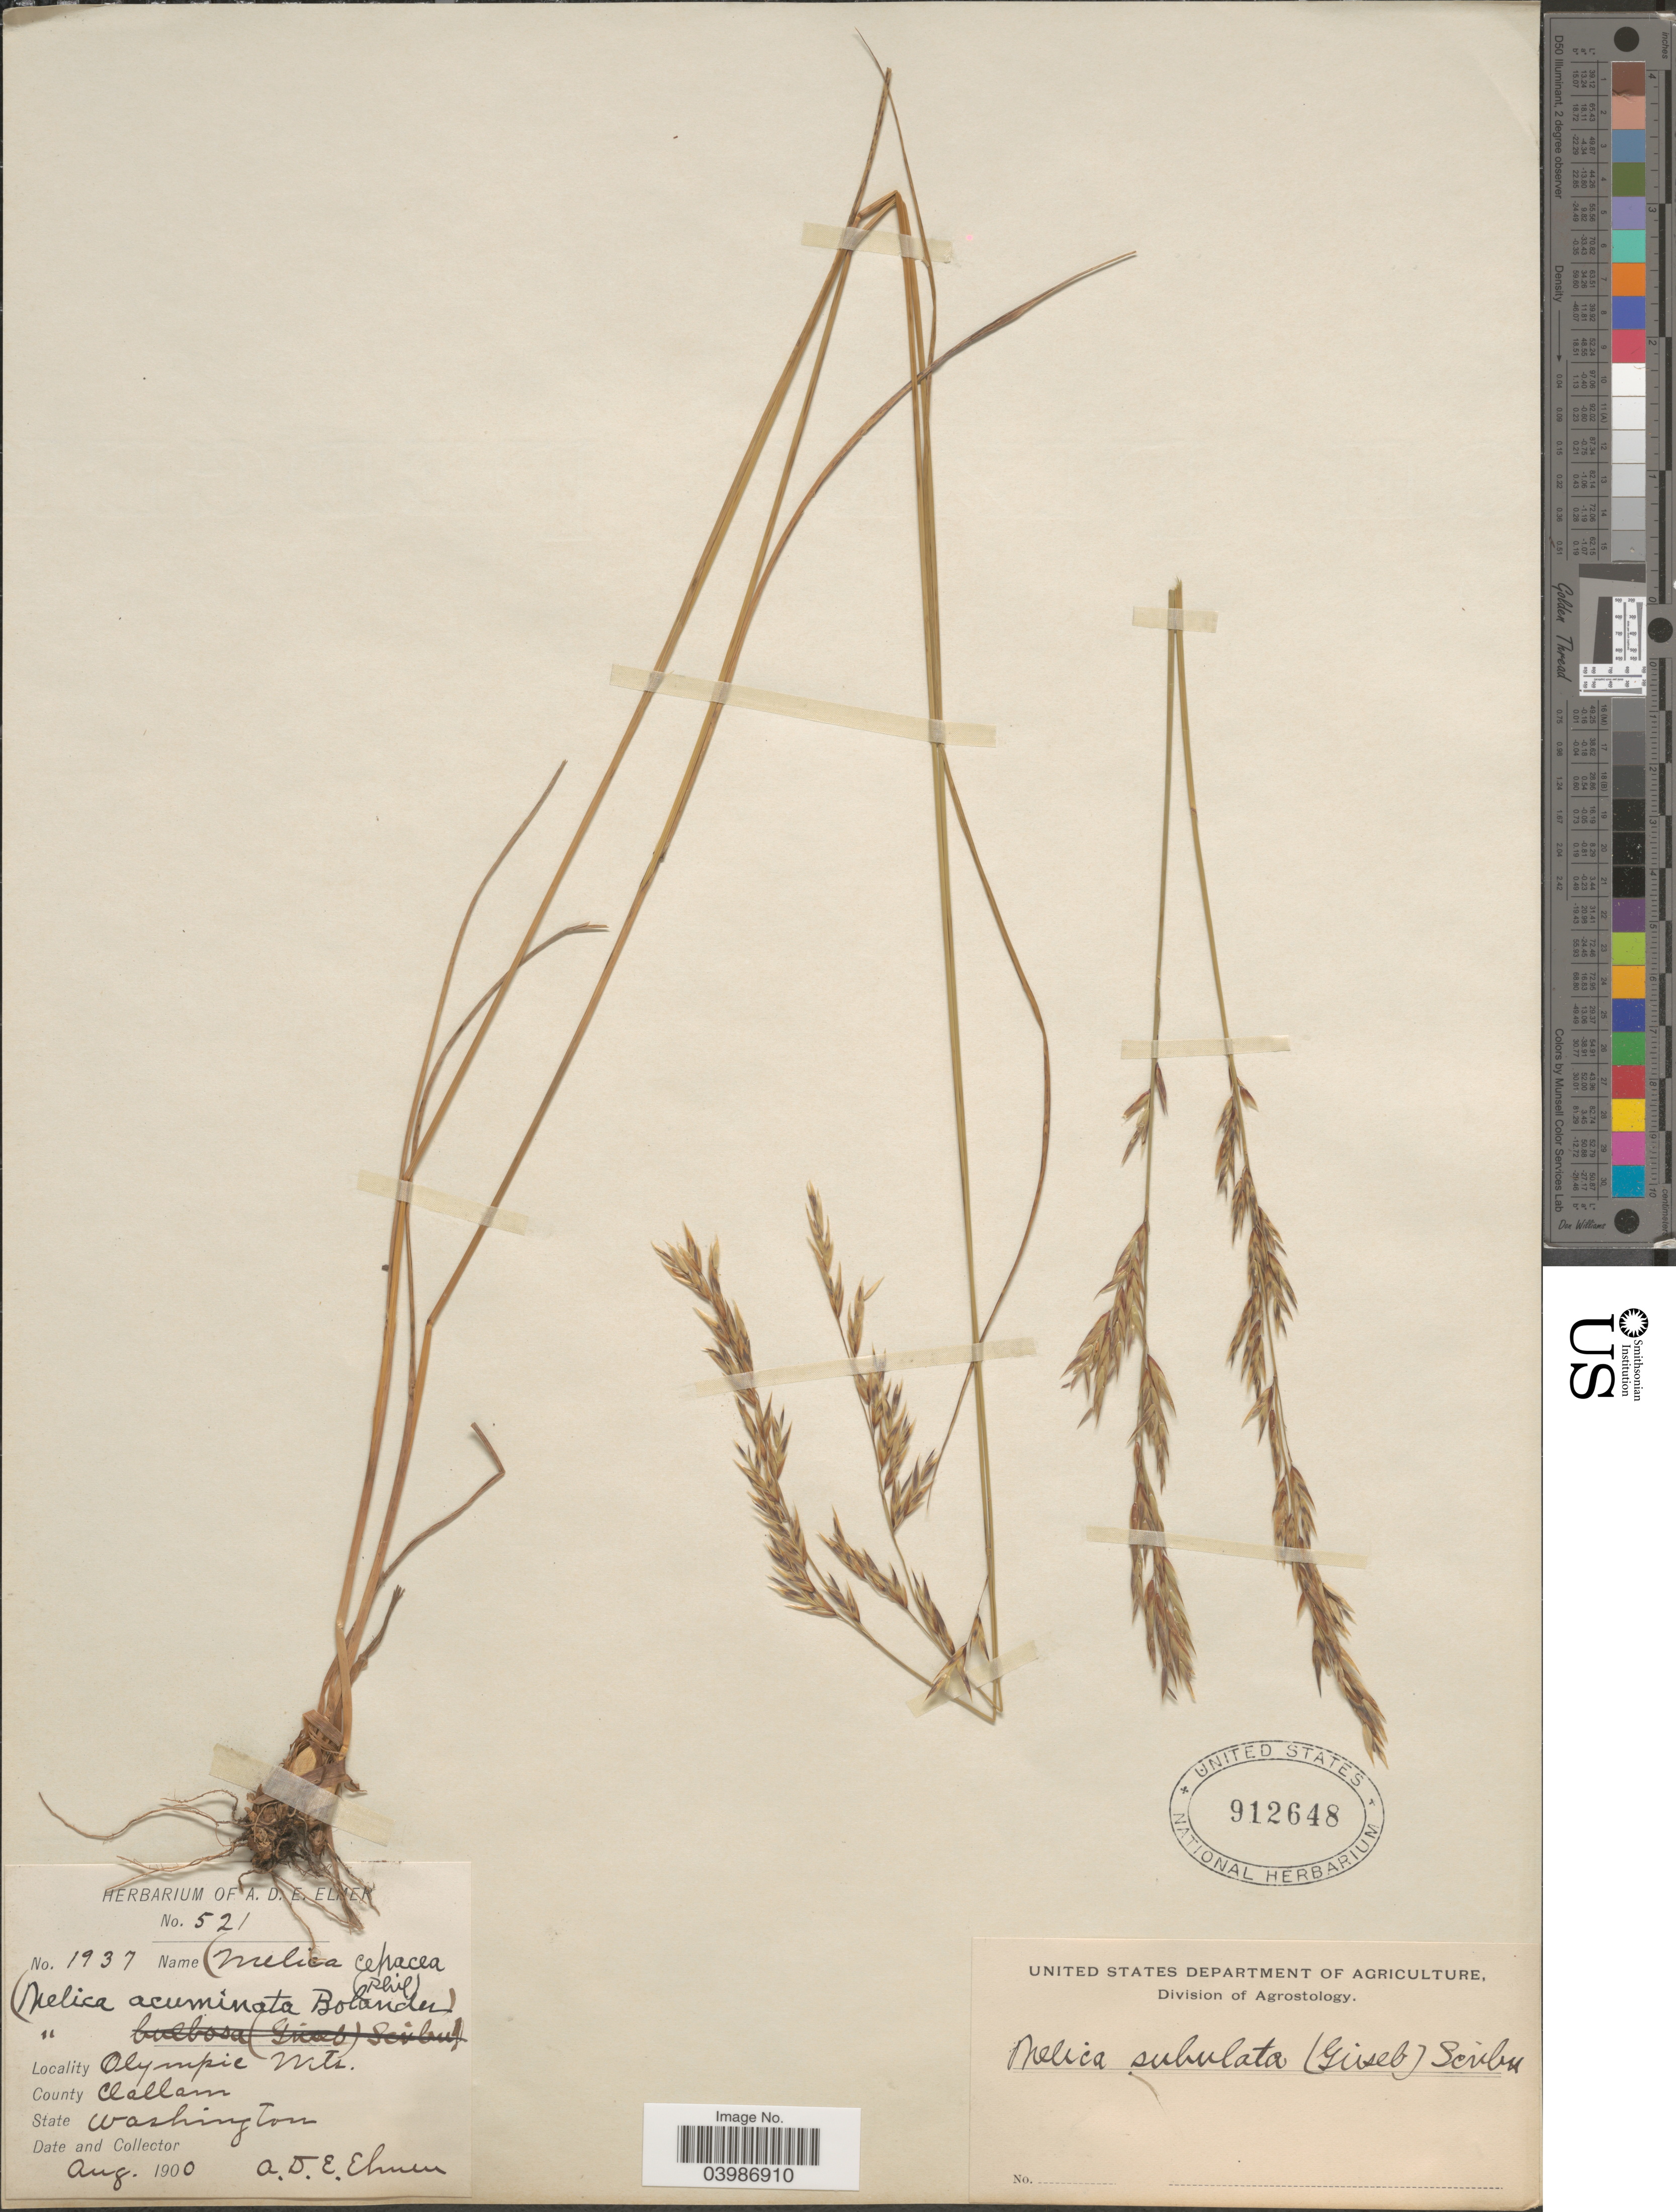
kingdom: Plantae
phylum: Tracheophyta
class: Liliopsida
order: Poales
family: Poaceae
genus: Melica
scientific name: Melica subulata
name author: (Griseb.) Scribn.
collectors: A. D. E. Elmer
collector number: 1937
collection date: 1900-08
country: United States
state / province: Washington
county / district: Clallam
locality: Olympic Mts. County Clallam.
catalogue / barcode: US 912648